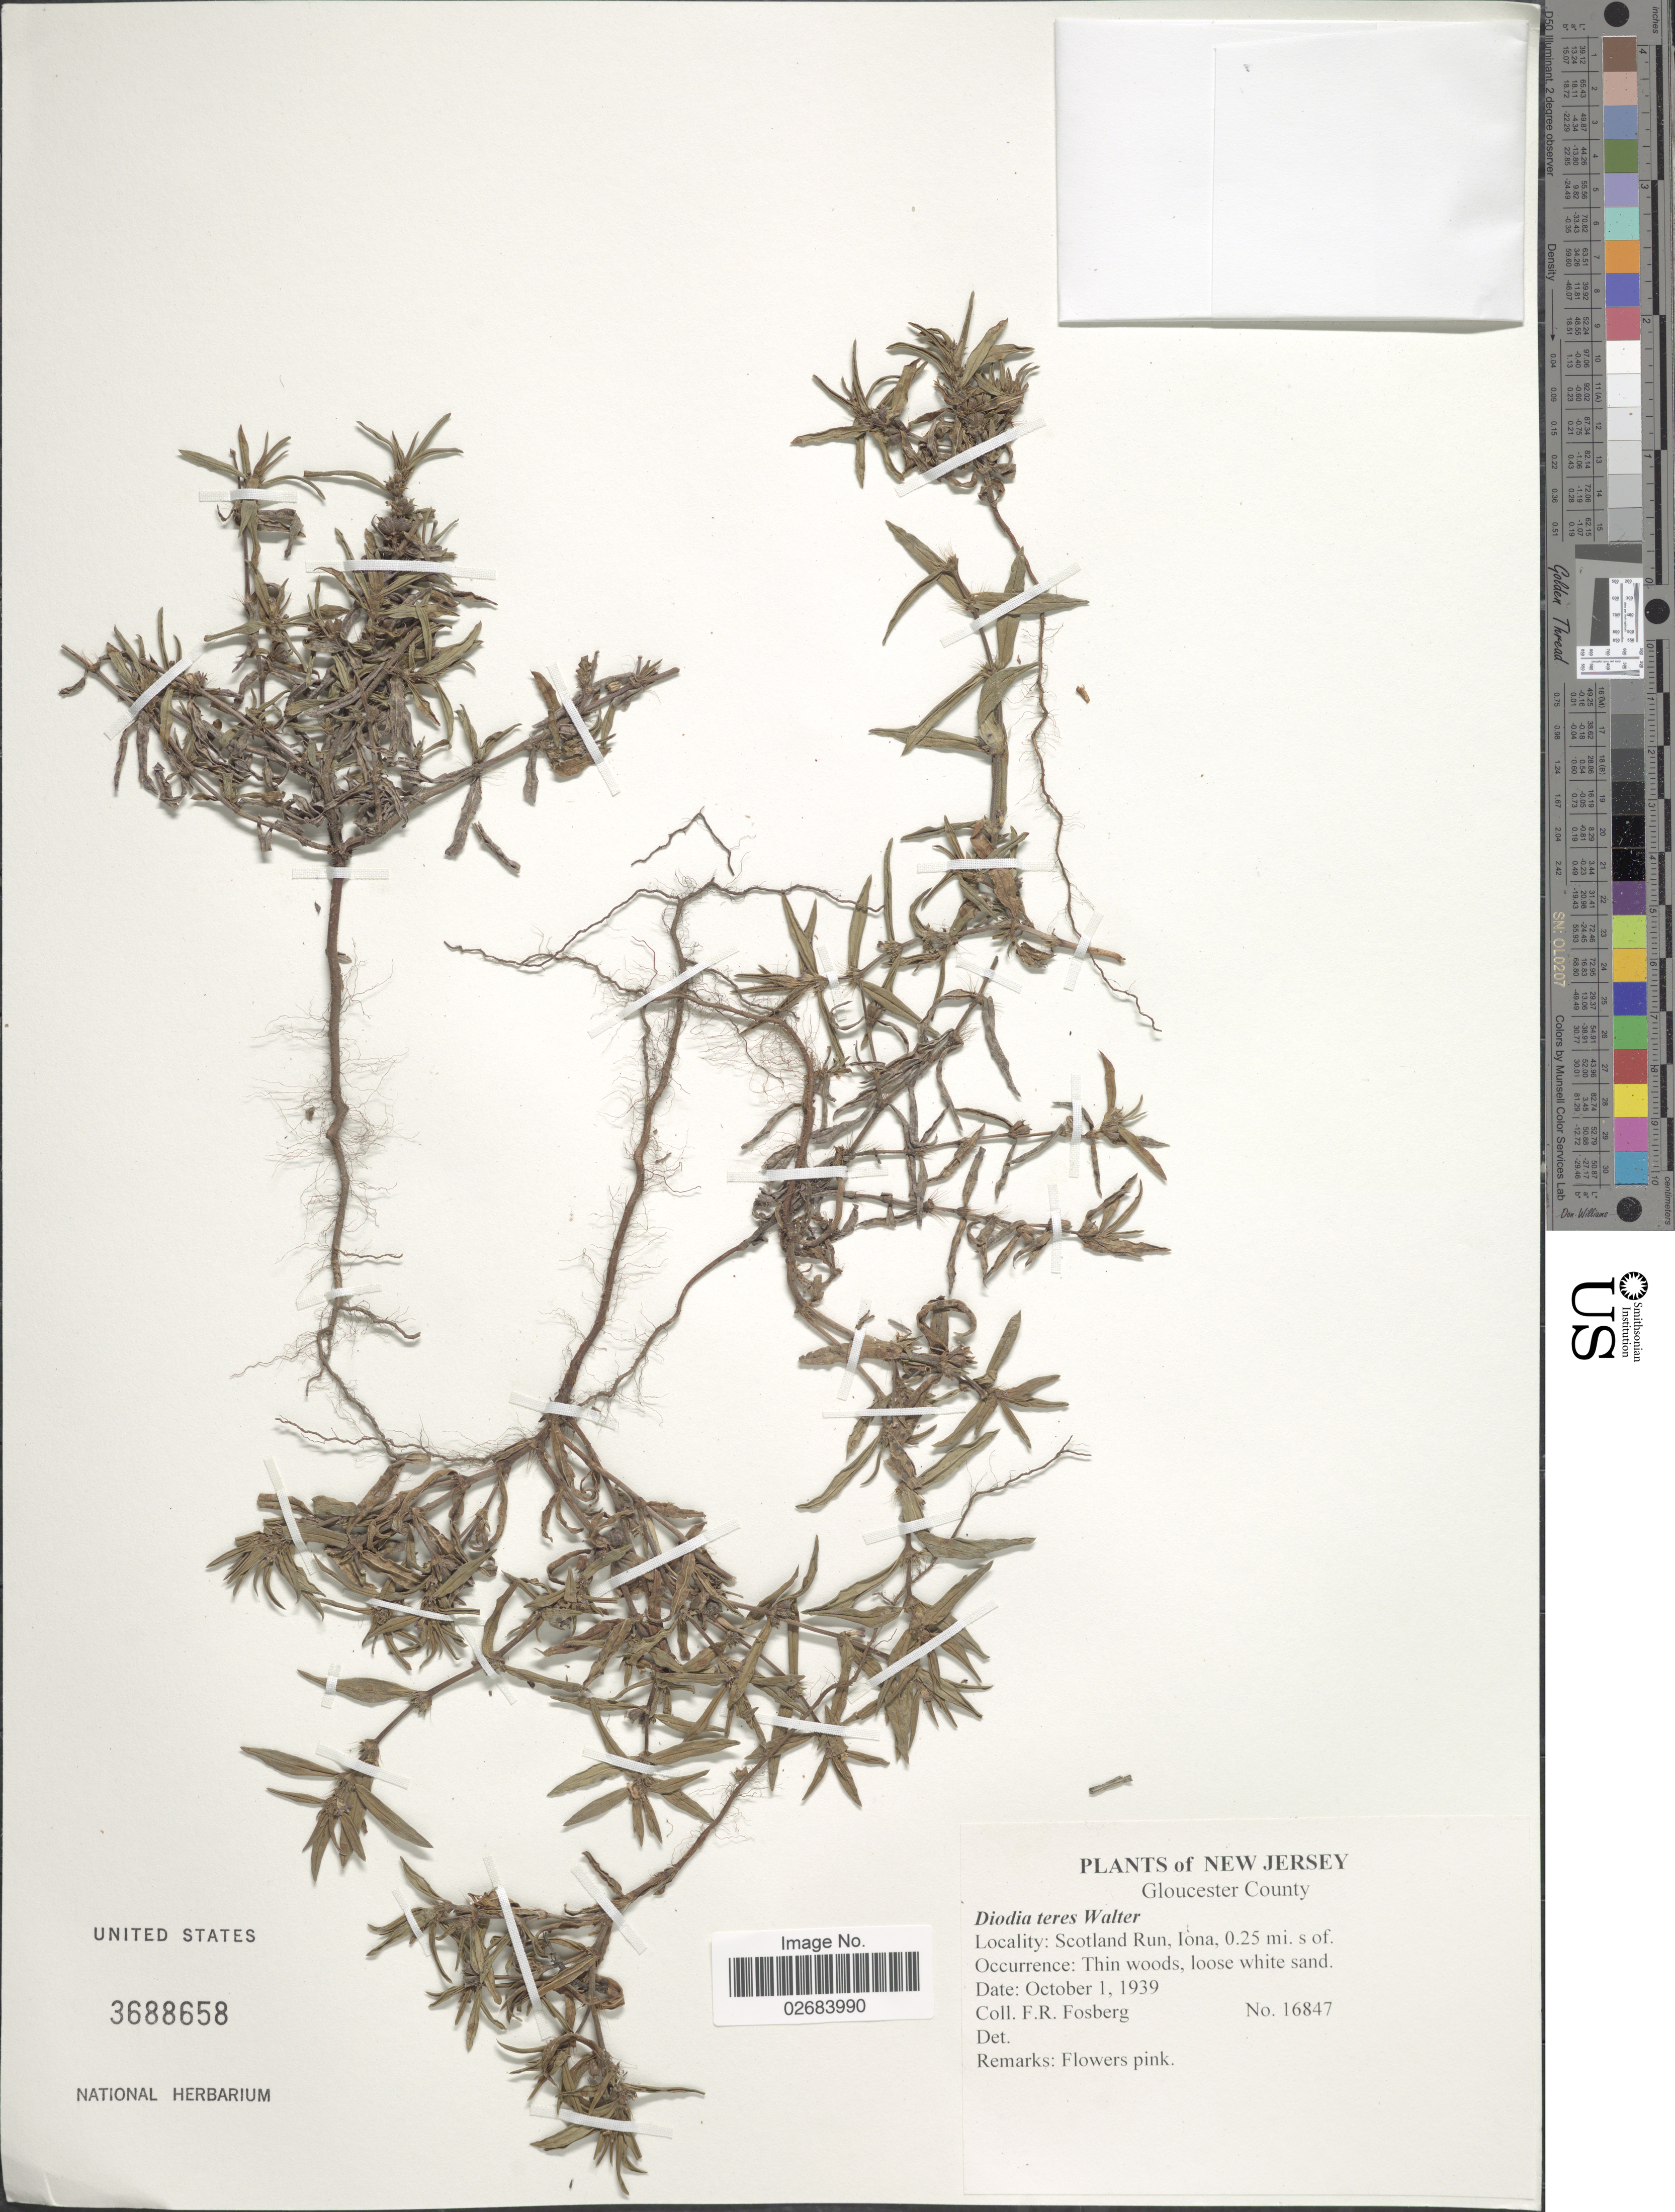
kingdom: Plantae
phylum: Tracheophyta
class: Magnoliopsida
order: Gentianales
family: Rubiaceae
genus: Diodia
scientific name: Diodia teres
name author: Walter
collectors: F. R. Fosberg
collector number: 16847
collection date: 1939-10-01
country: United States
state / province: New Jersey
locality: Gloucester County, Scotland Run, Iona, 0.25 mi. s of.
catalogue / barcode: US 3688658